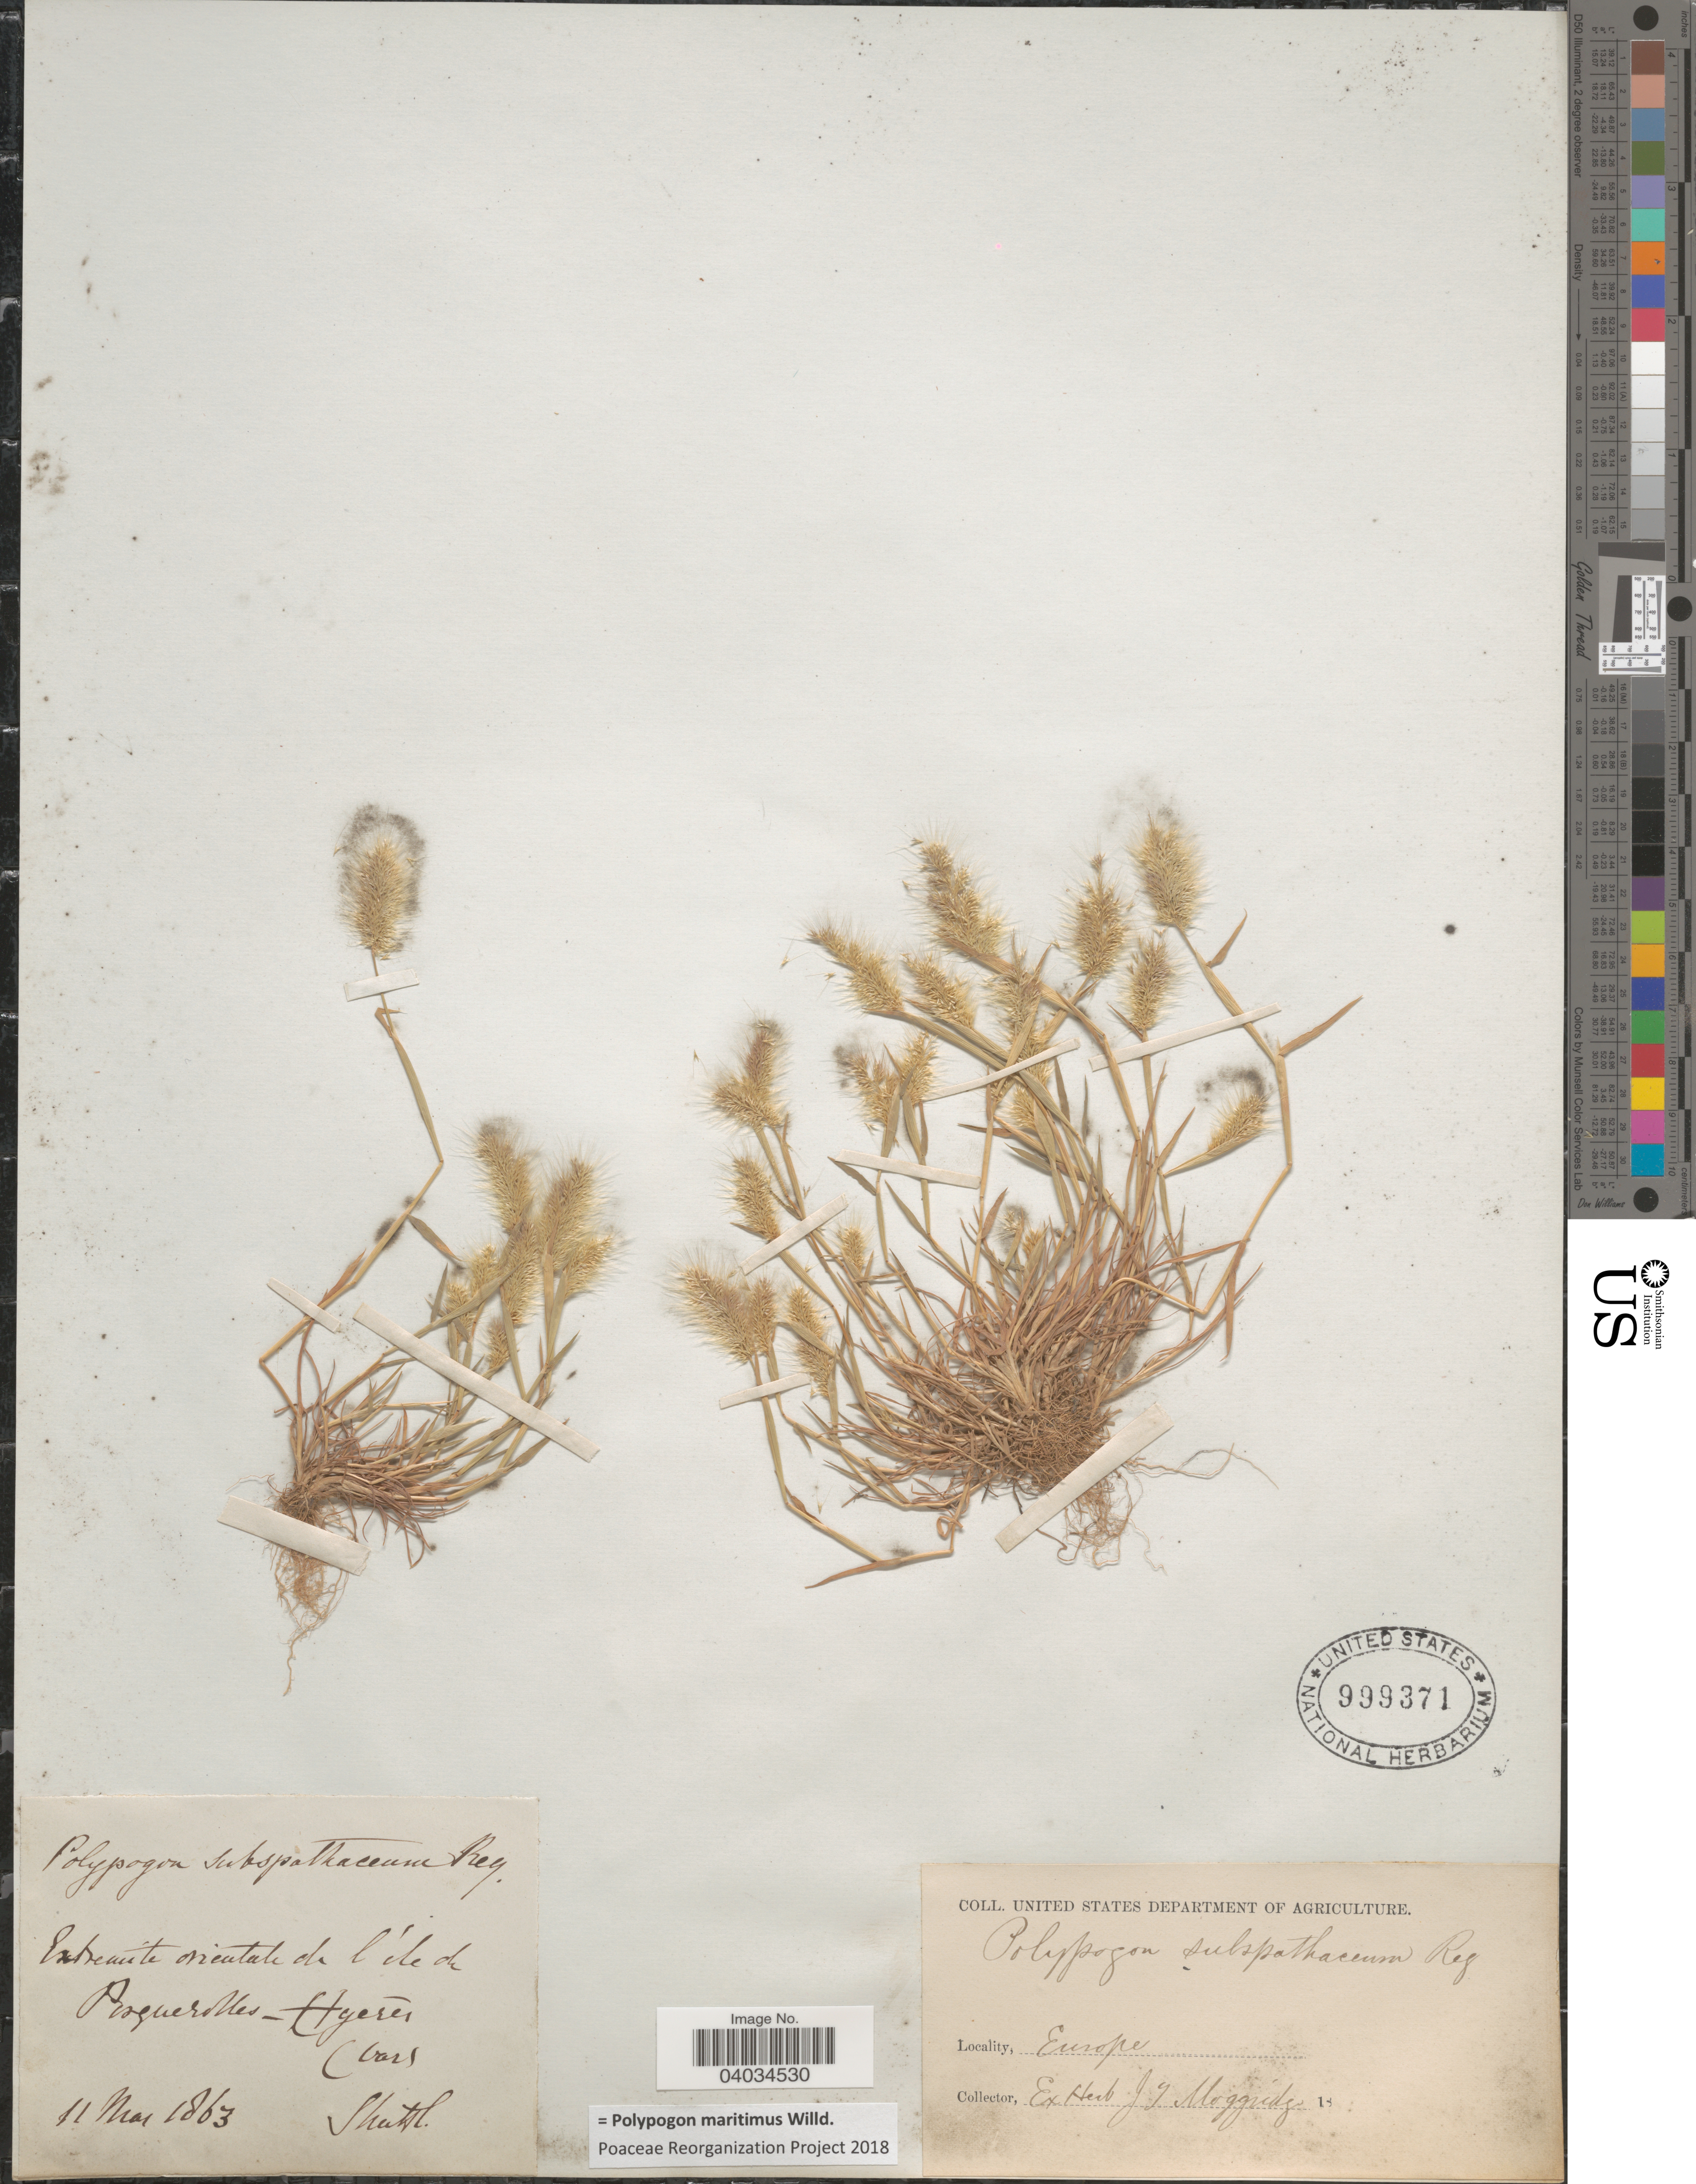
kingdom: Plantae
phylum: Tracheophyta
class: Liliopsida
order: Poales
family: Poaceae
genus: Polypogon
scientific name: Polypogon maritimus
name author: Willd.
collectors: Shuttl.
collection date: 1863-05-11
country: France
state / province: Provence-Alpes-Côte d'Azur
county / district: Var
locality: Extreuite orientale de l' de du Pisquerolles - Hyerés (Var).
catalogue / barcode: US 999371